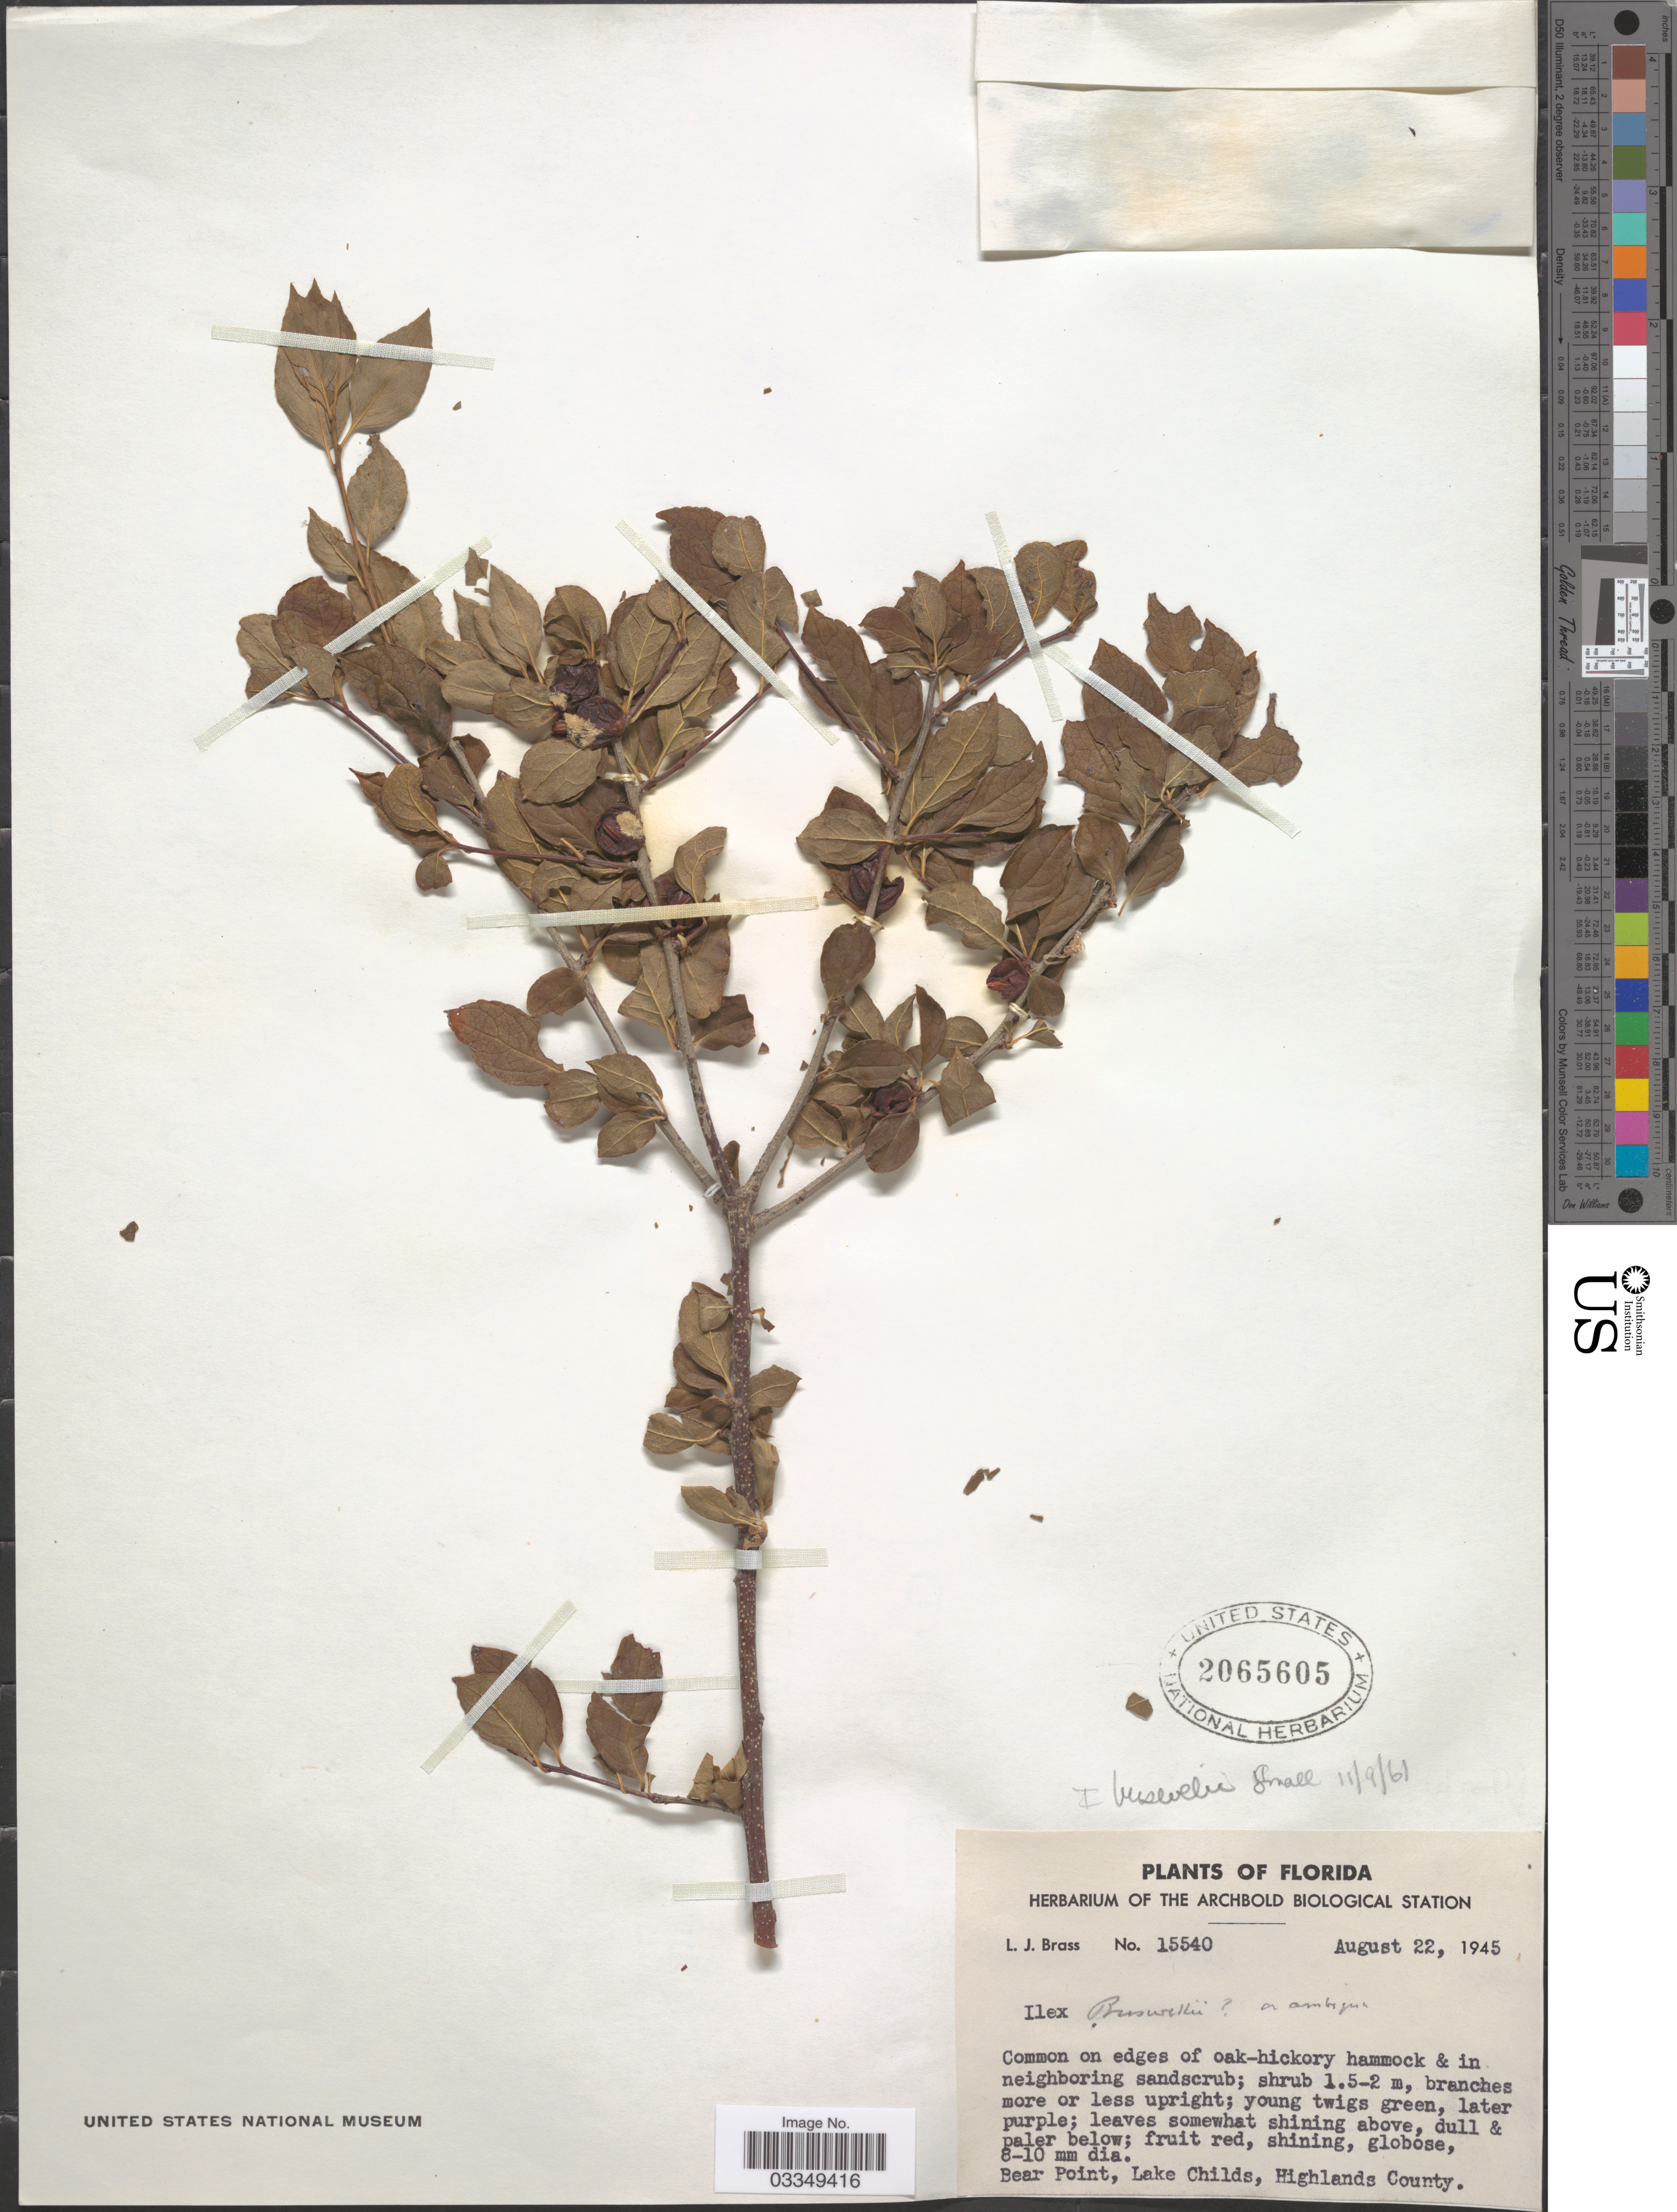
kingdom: Plantae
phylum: Tracheophyta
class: Magnoliopsida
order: Aquifoliales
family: Aquifoliaceae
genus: Ilex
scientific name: Ilex buswellii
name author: Small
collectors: L. J. Brass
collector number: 15540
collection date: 1945-08-22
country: United States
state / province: Florida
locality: Bear Point, Lake Childs, Highlands County.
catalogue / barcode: US 2065605